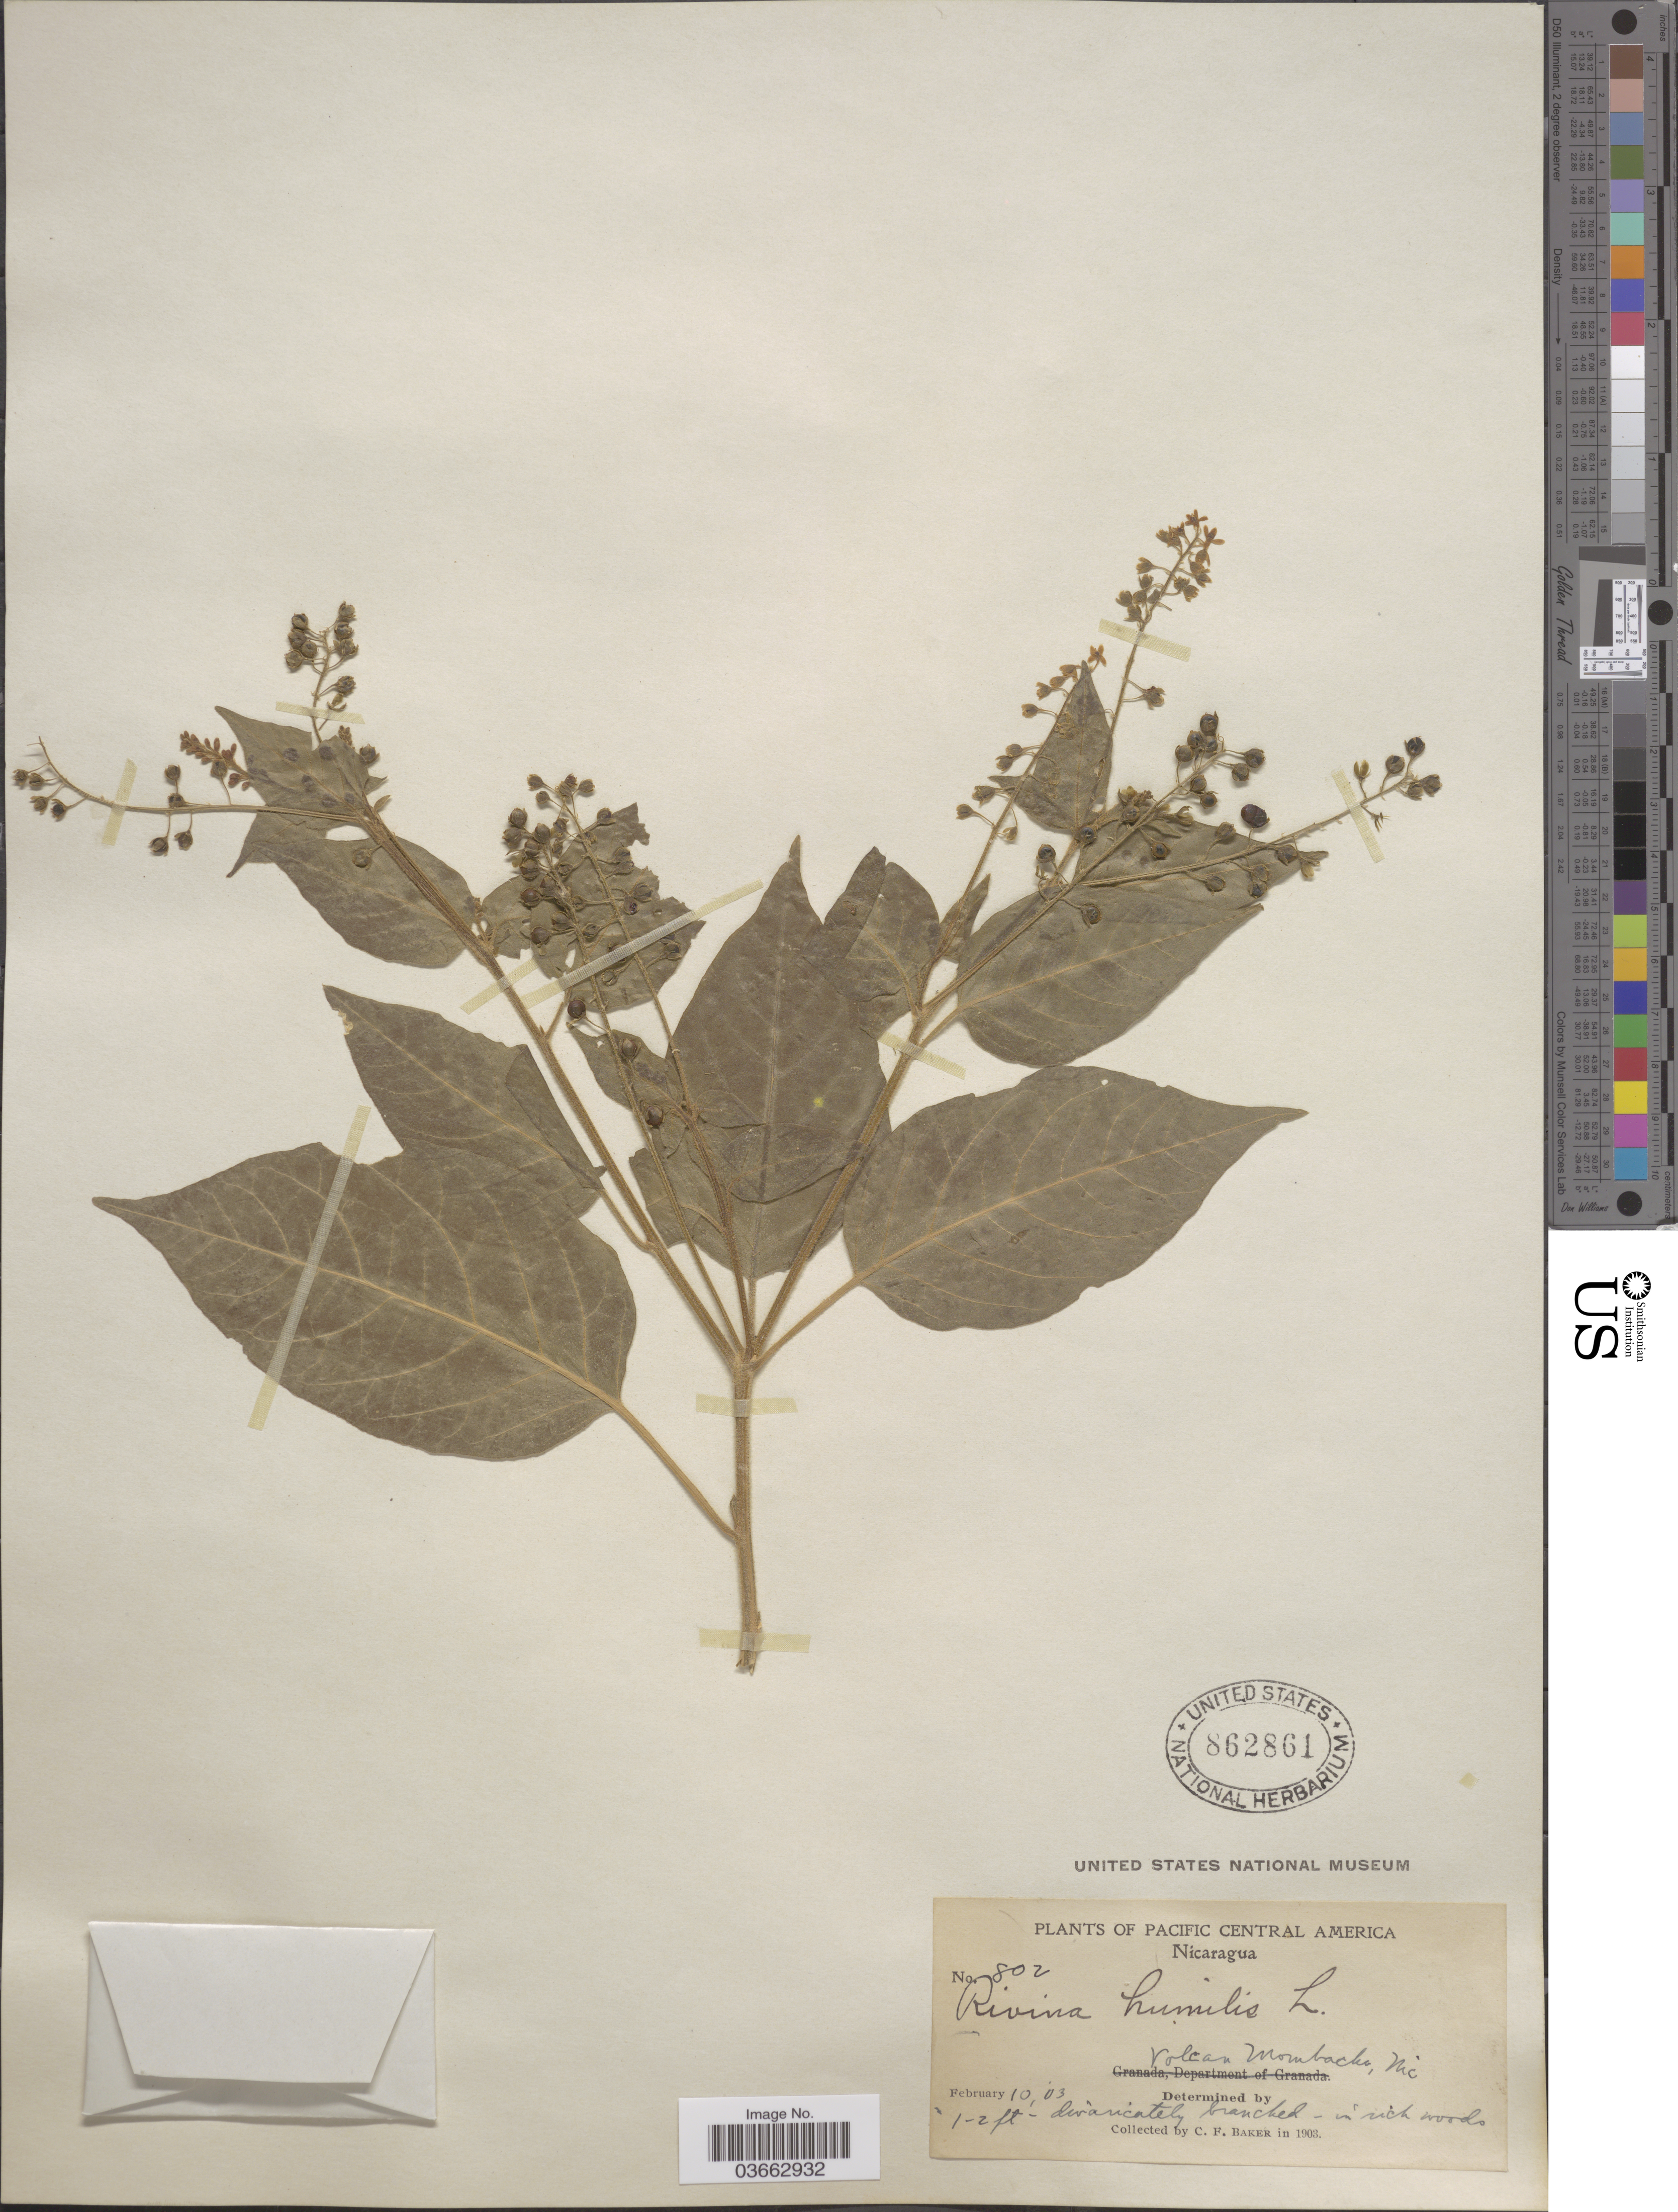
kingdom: Plantae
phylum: Tracheophyta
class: Magnoliopsida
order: Caryophyllales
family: Phytolaccaceae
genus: Rivina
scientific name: Rivina humilis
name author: L.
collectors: C. F. Baker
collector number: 802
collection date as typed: Transcribed d/m/y: 10/2/3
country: Nicaragua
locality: Pacific Central America. Volcan Mombacho.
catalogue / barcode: US 862861